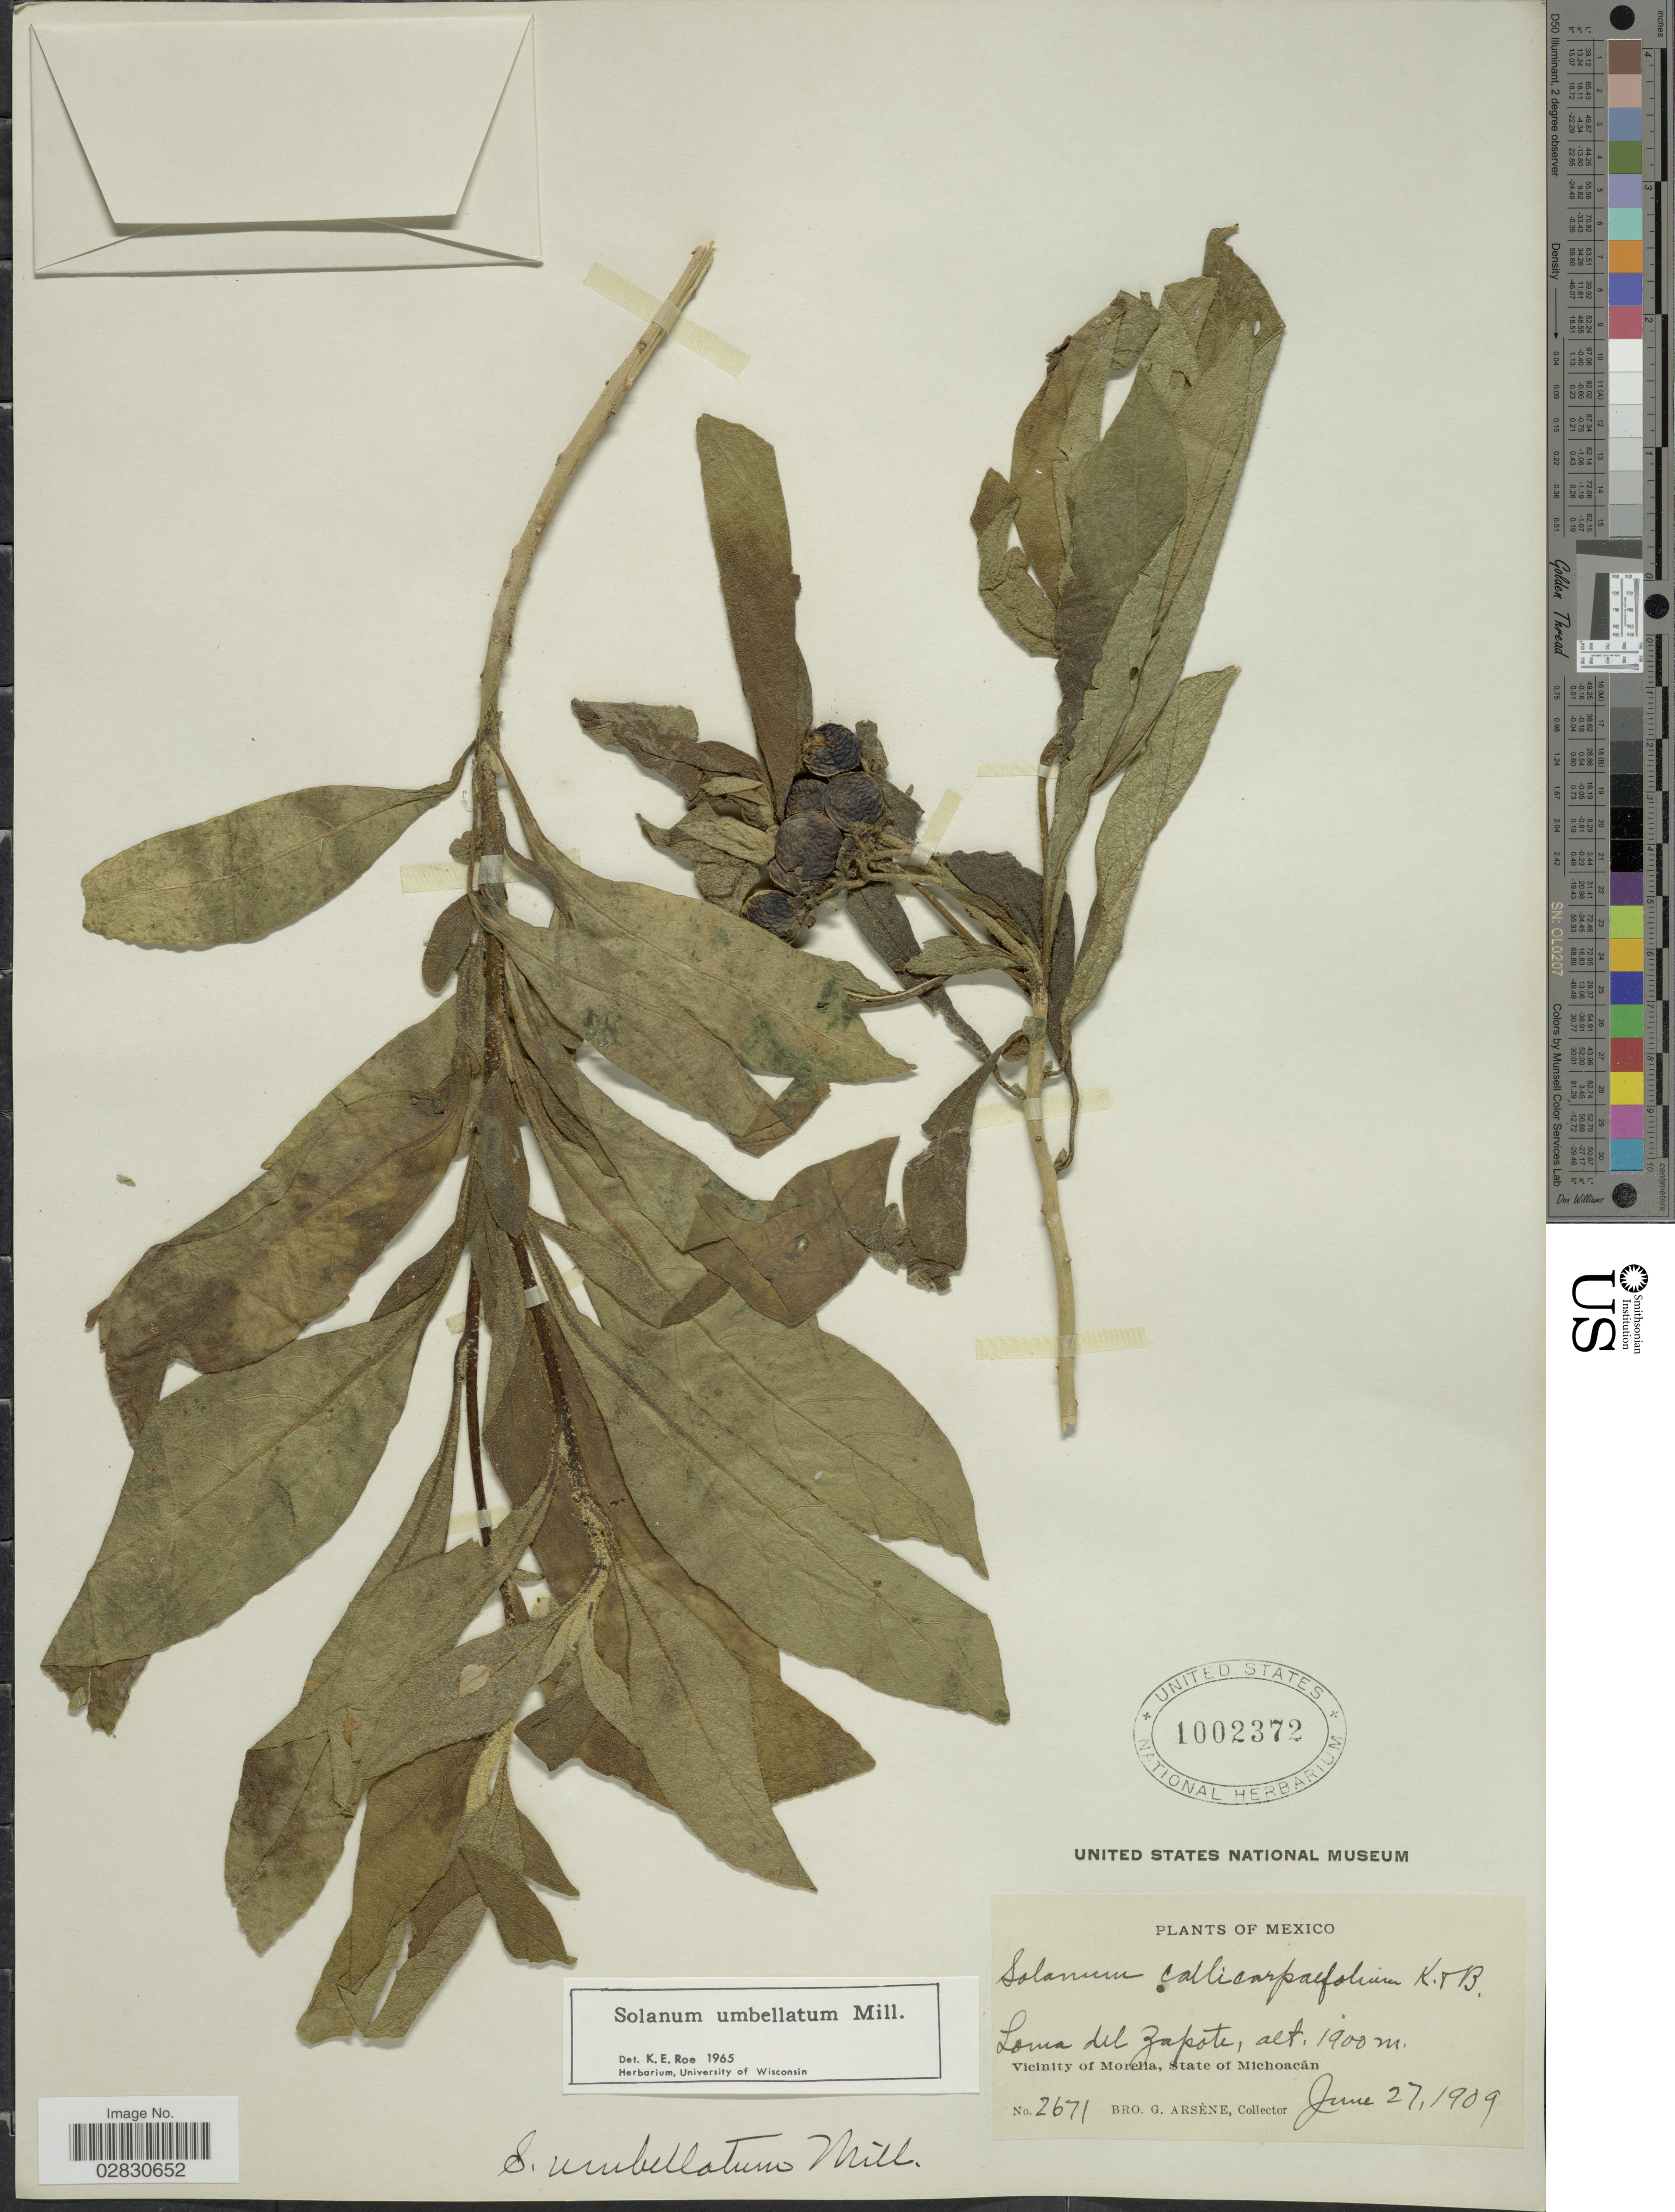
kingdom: Plantae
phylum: Tracheophyta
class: Magnoliopsida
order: Solanales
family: Solanaceae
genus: Solanum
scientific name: Solanum umbellatum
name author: Mill.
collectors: Bro. G. Arsène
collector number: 2671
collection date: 1909-06-27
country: Mexico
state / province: Michoacán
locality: Loma del Zapote, Vicinity of Morelia.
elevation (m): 1900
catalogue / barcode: US 1002372